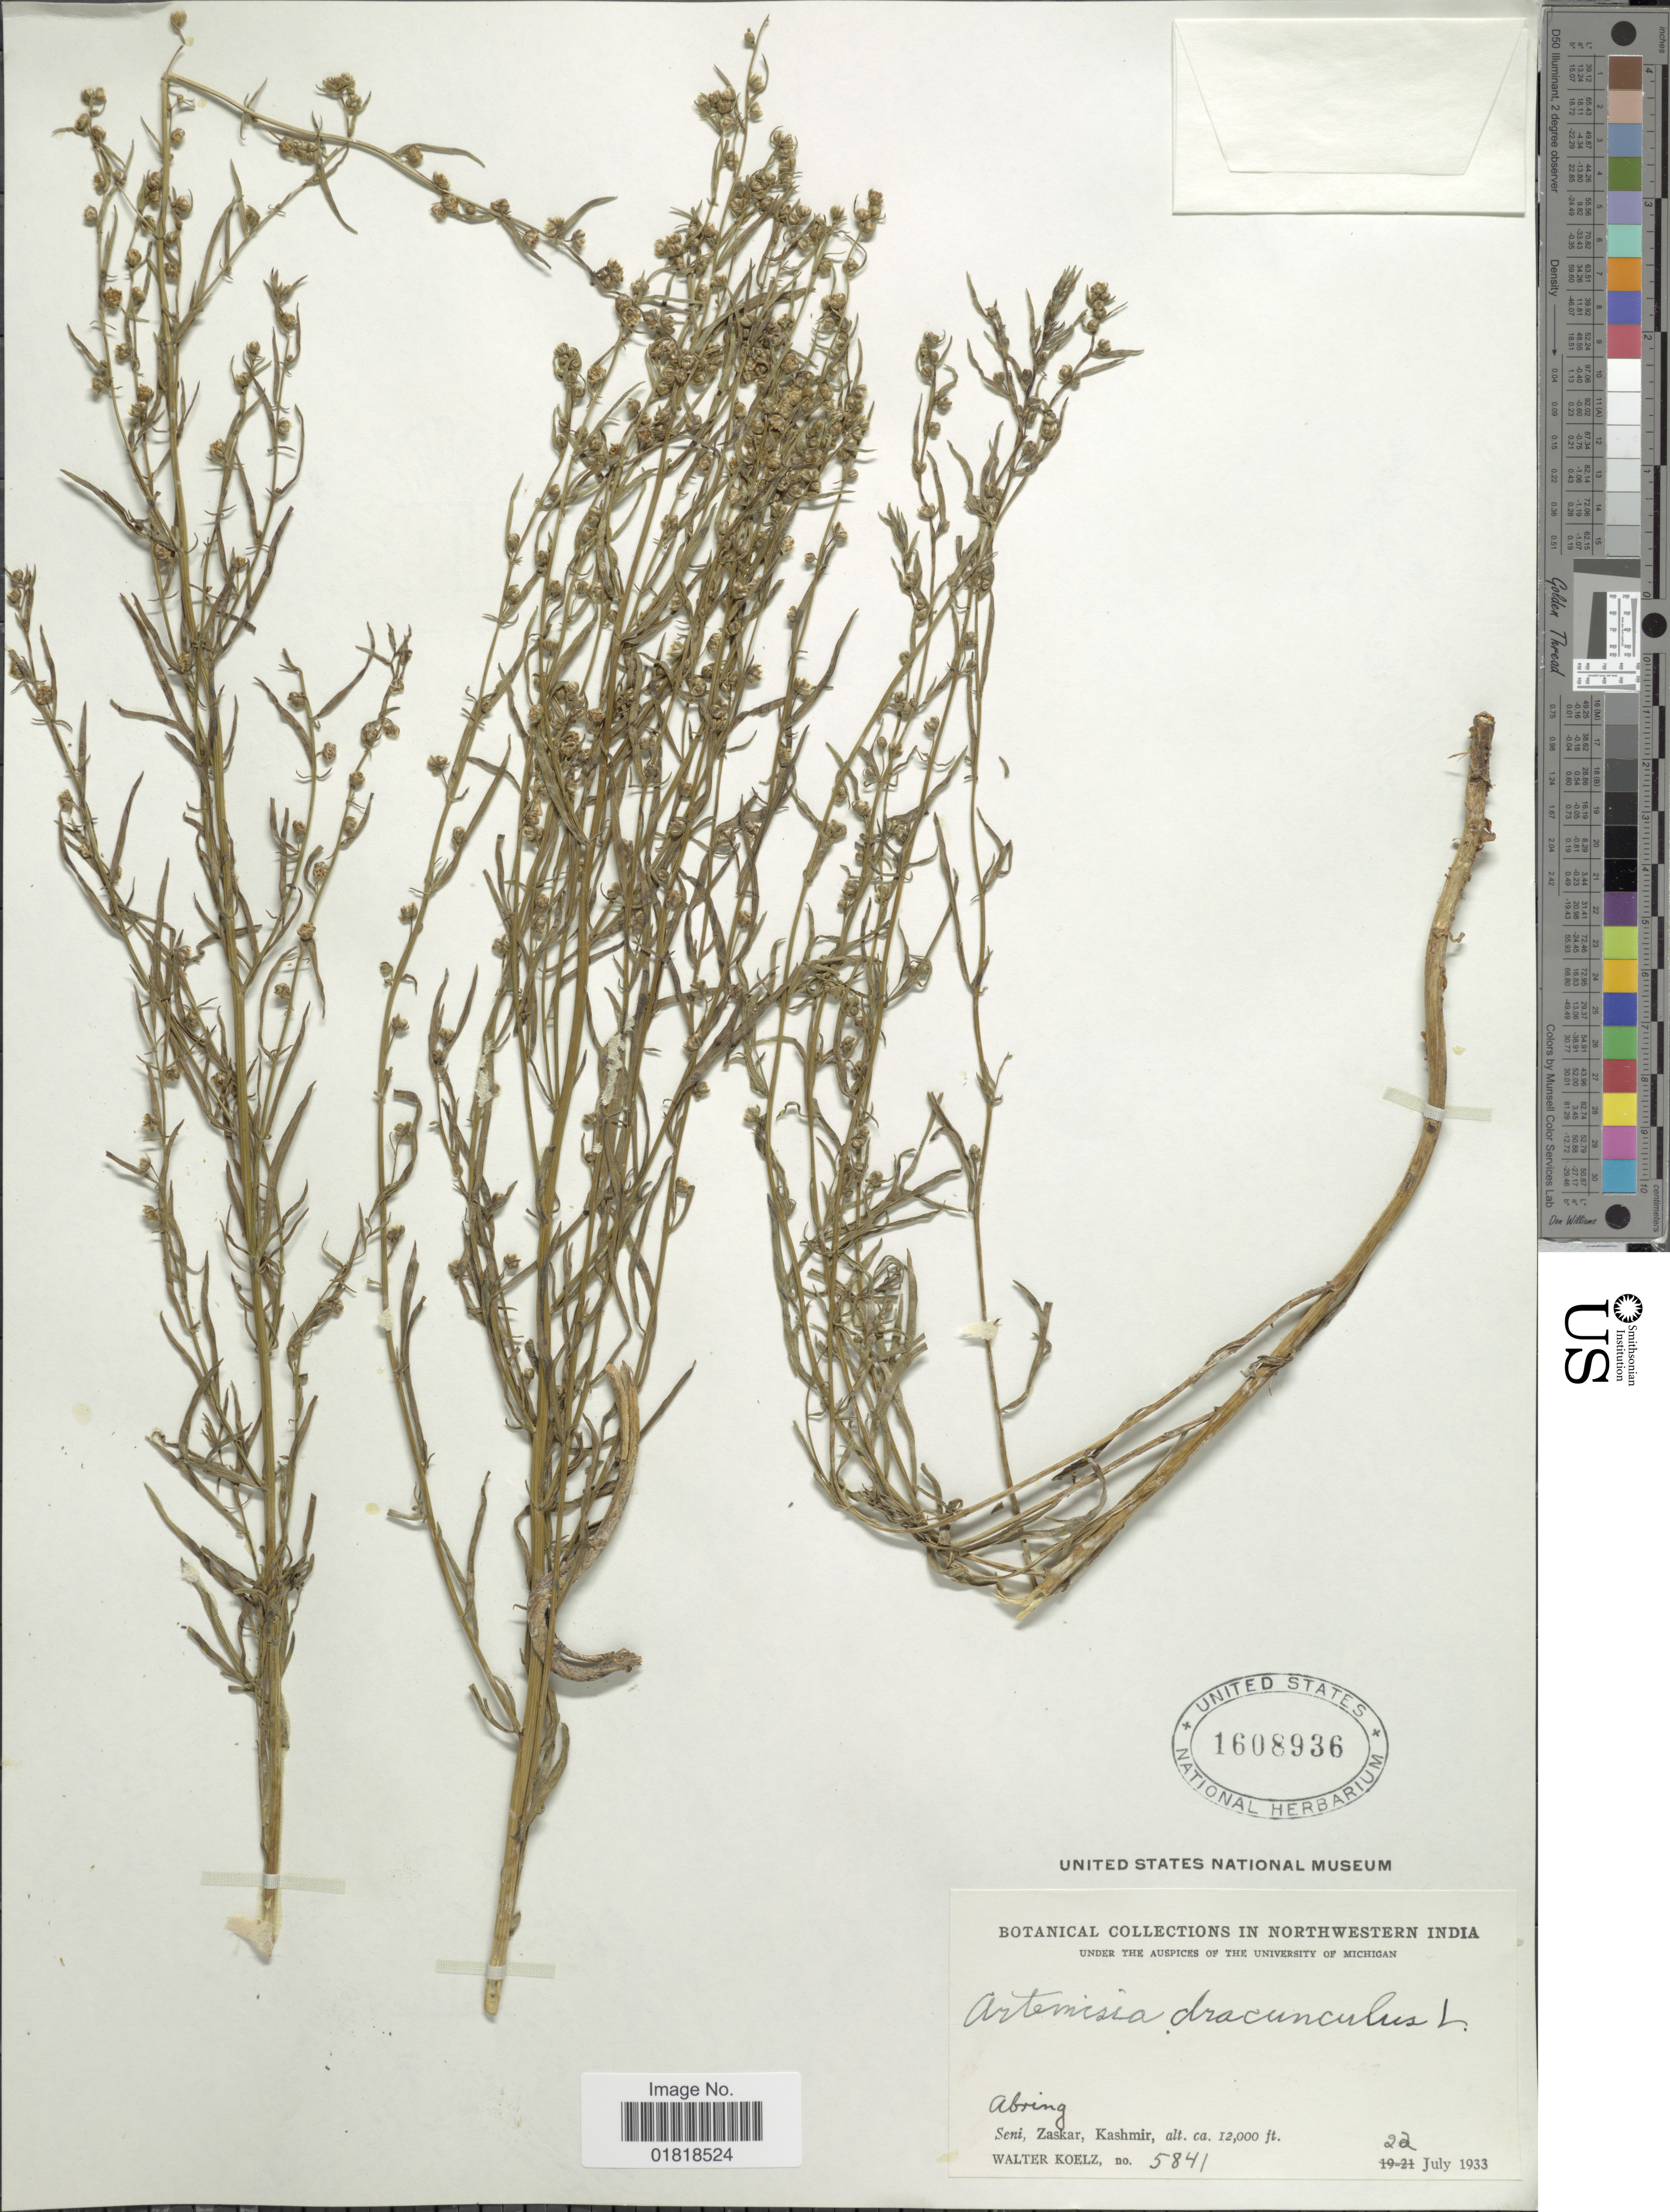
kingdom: Plantae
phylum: Tracheophyta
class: Magnoliopsida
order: Asterales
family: Asteraceae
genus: Artemisia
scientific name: Artemisia dracunculus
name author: L.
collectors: W. N. Koelz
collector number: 5841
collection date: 1933-07-22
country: India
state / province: Jammu and Kashmir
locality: Northwestern India, Abring, Seni, Zaskar, Kashmir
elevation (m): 3658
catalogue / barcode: US 1608936